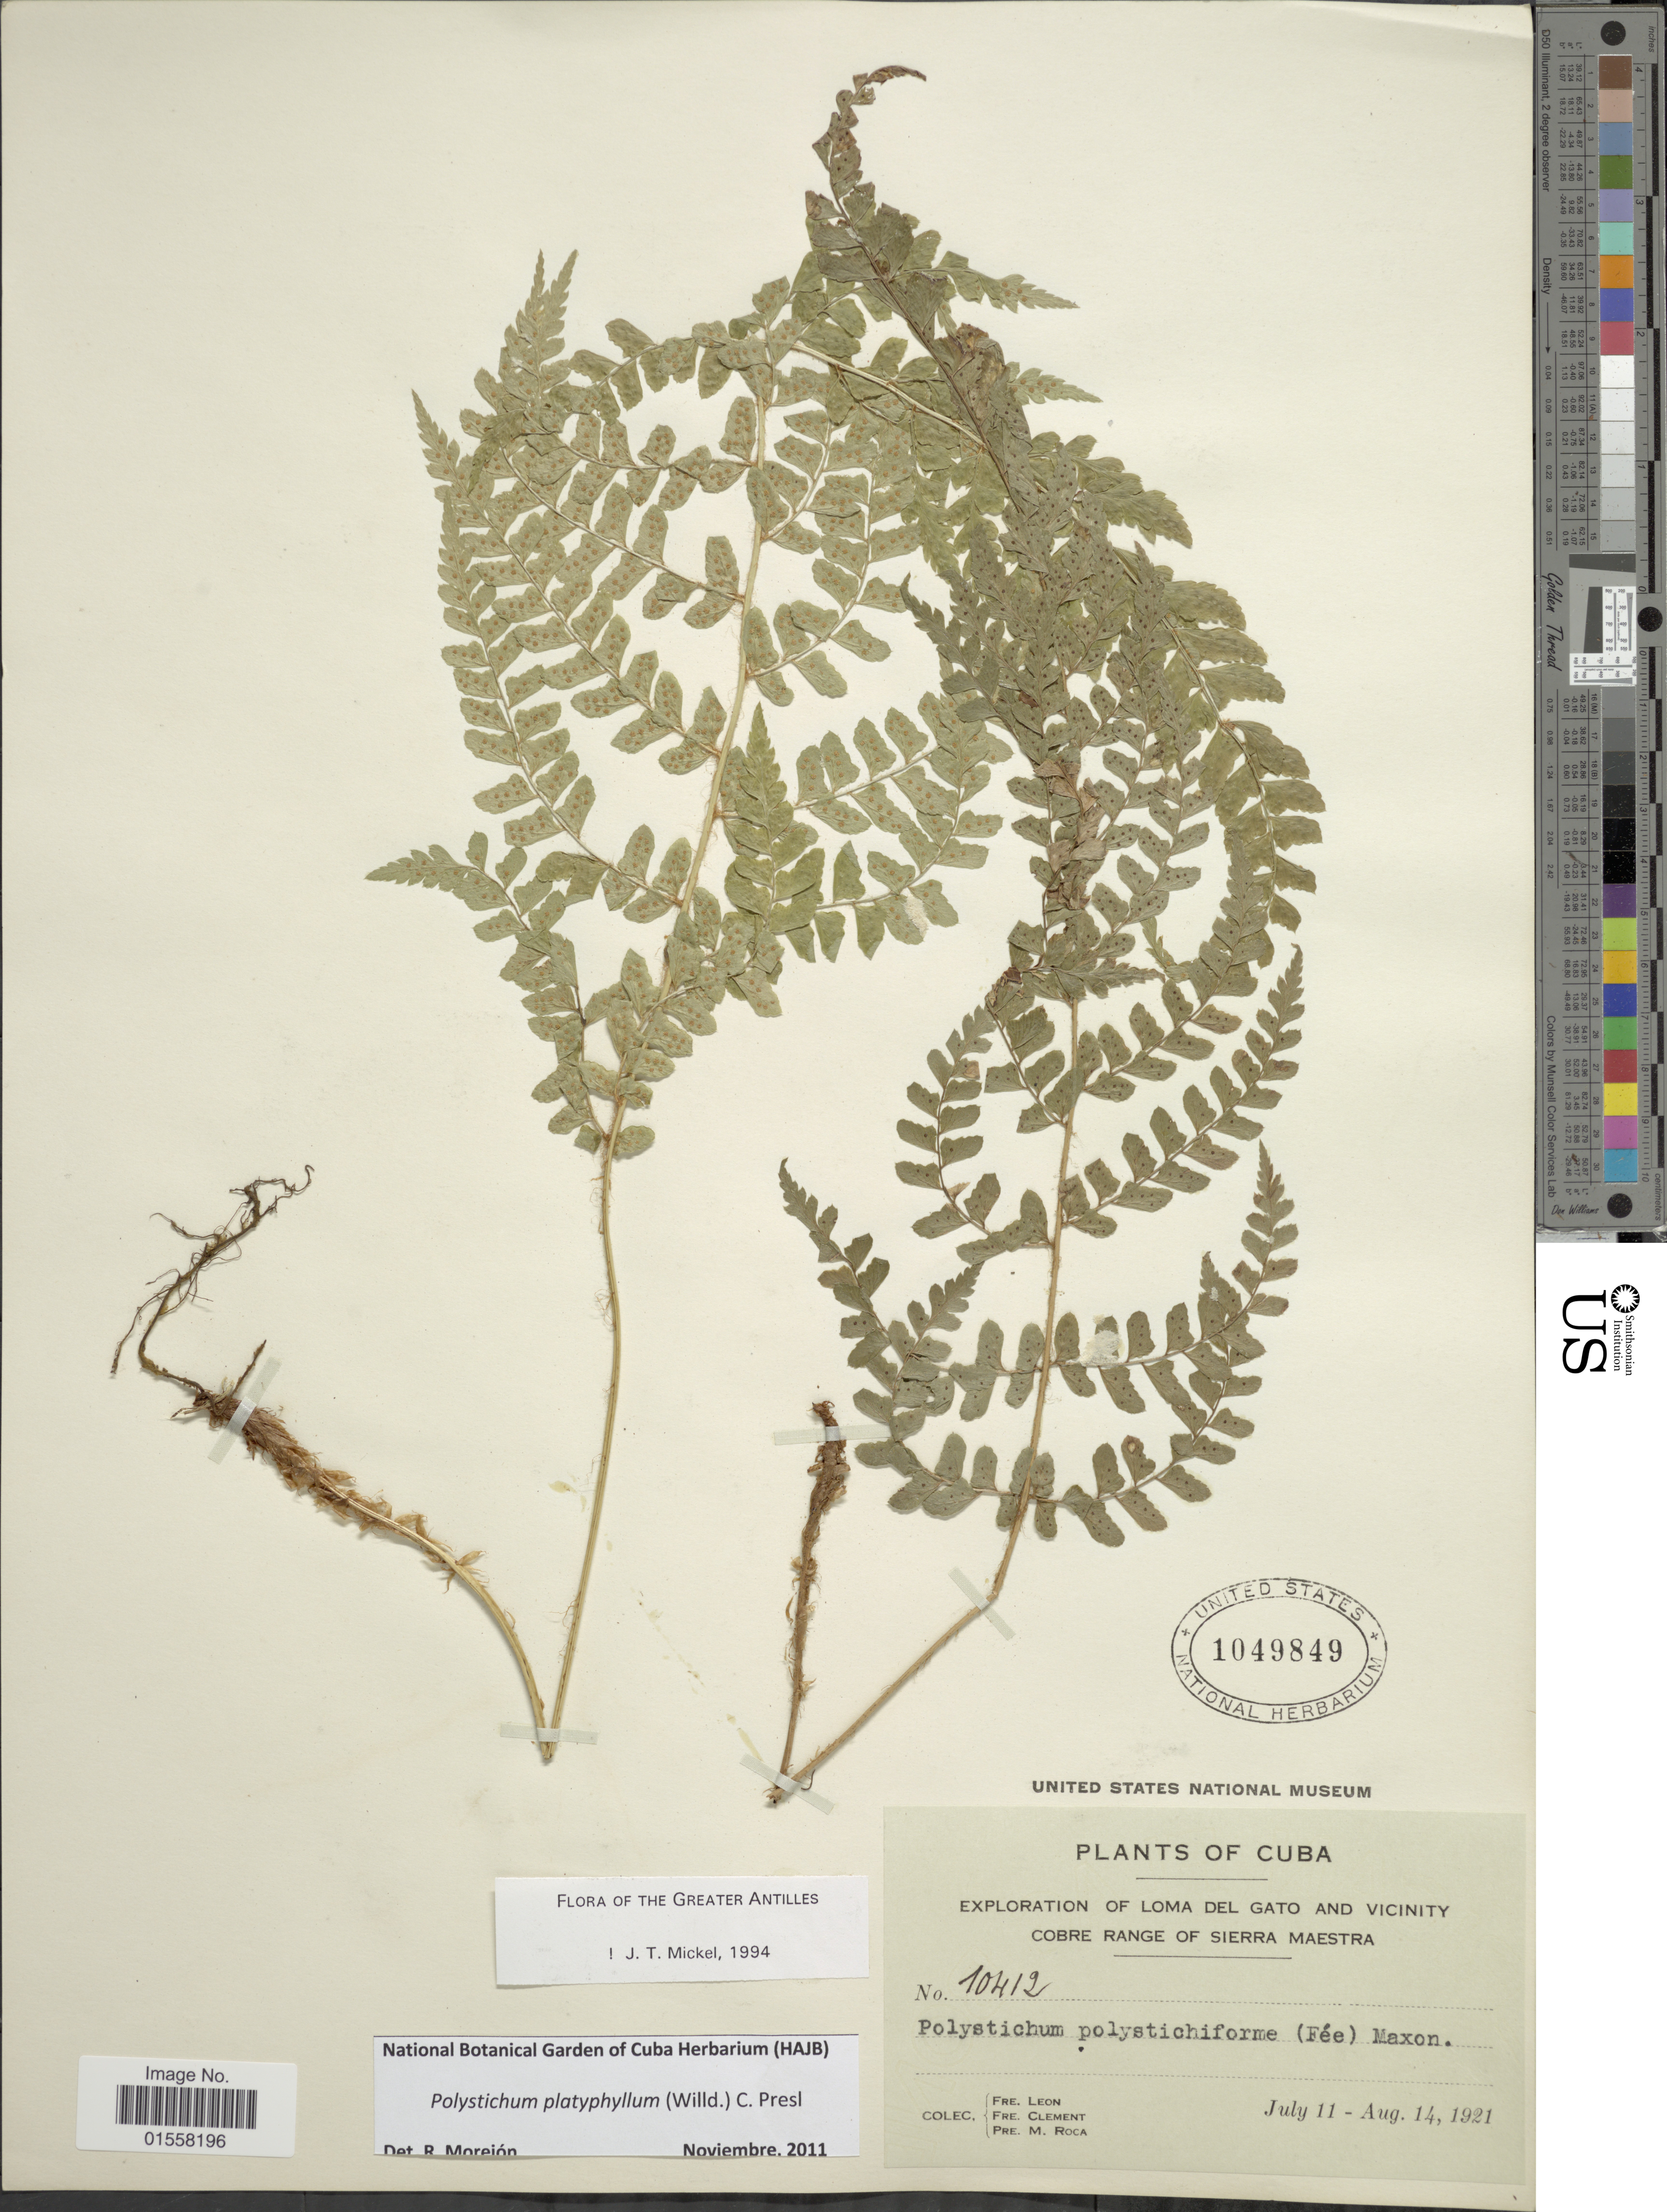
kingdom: Plantae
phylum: Tracheophyta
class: Polypodiopsida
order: Polypodiales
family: Dryopteridaceae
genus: Polystichum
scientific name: Polystichum platyphyllum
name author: (Willd.) C. Presl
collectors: Bro. León, B. Clement & M. Roca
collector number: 10412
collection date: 1921-07-11/1921-08-14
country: Cuba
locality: Cuba. Loma del Gato and vicinity Cobre range of Sierra Maestra.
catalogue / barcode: US 1049849